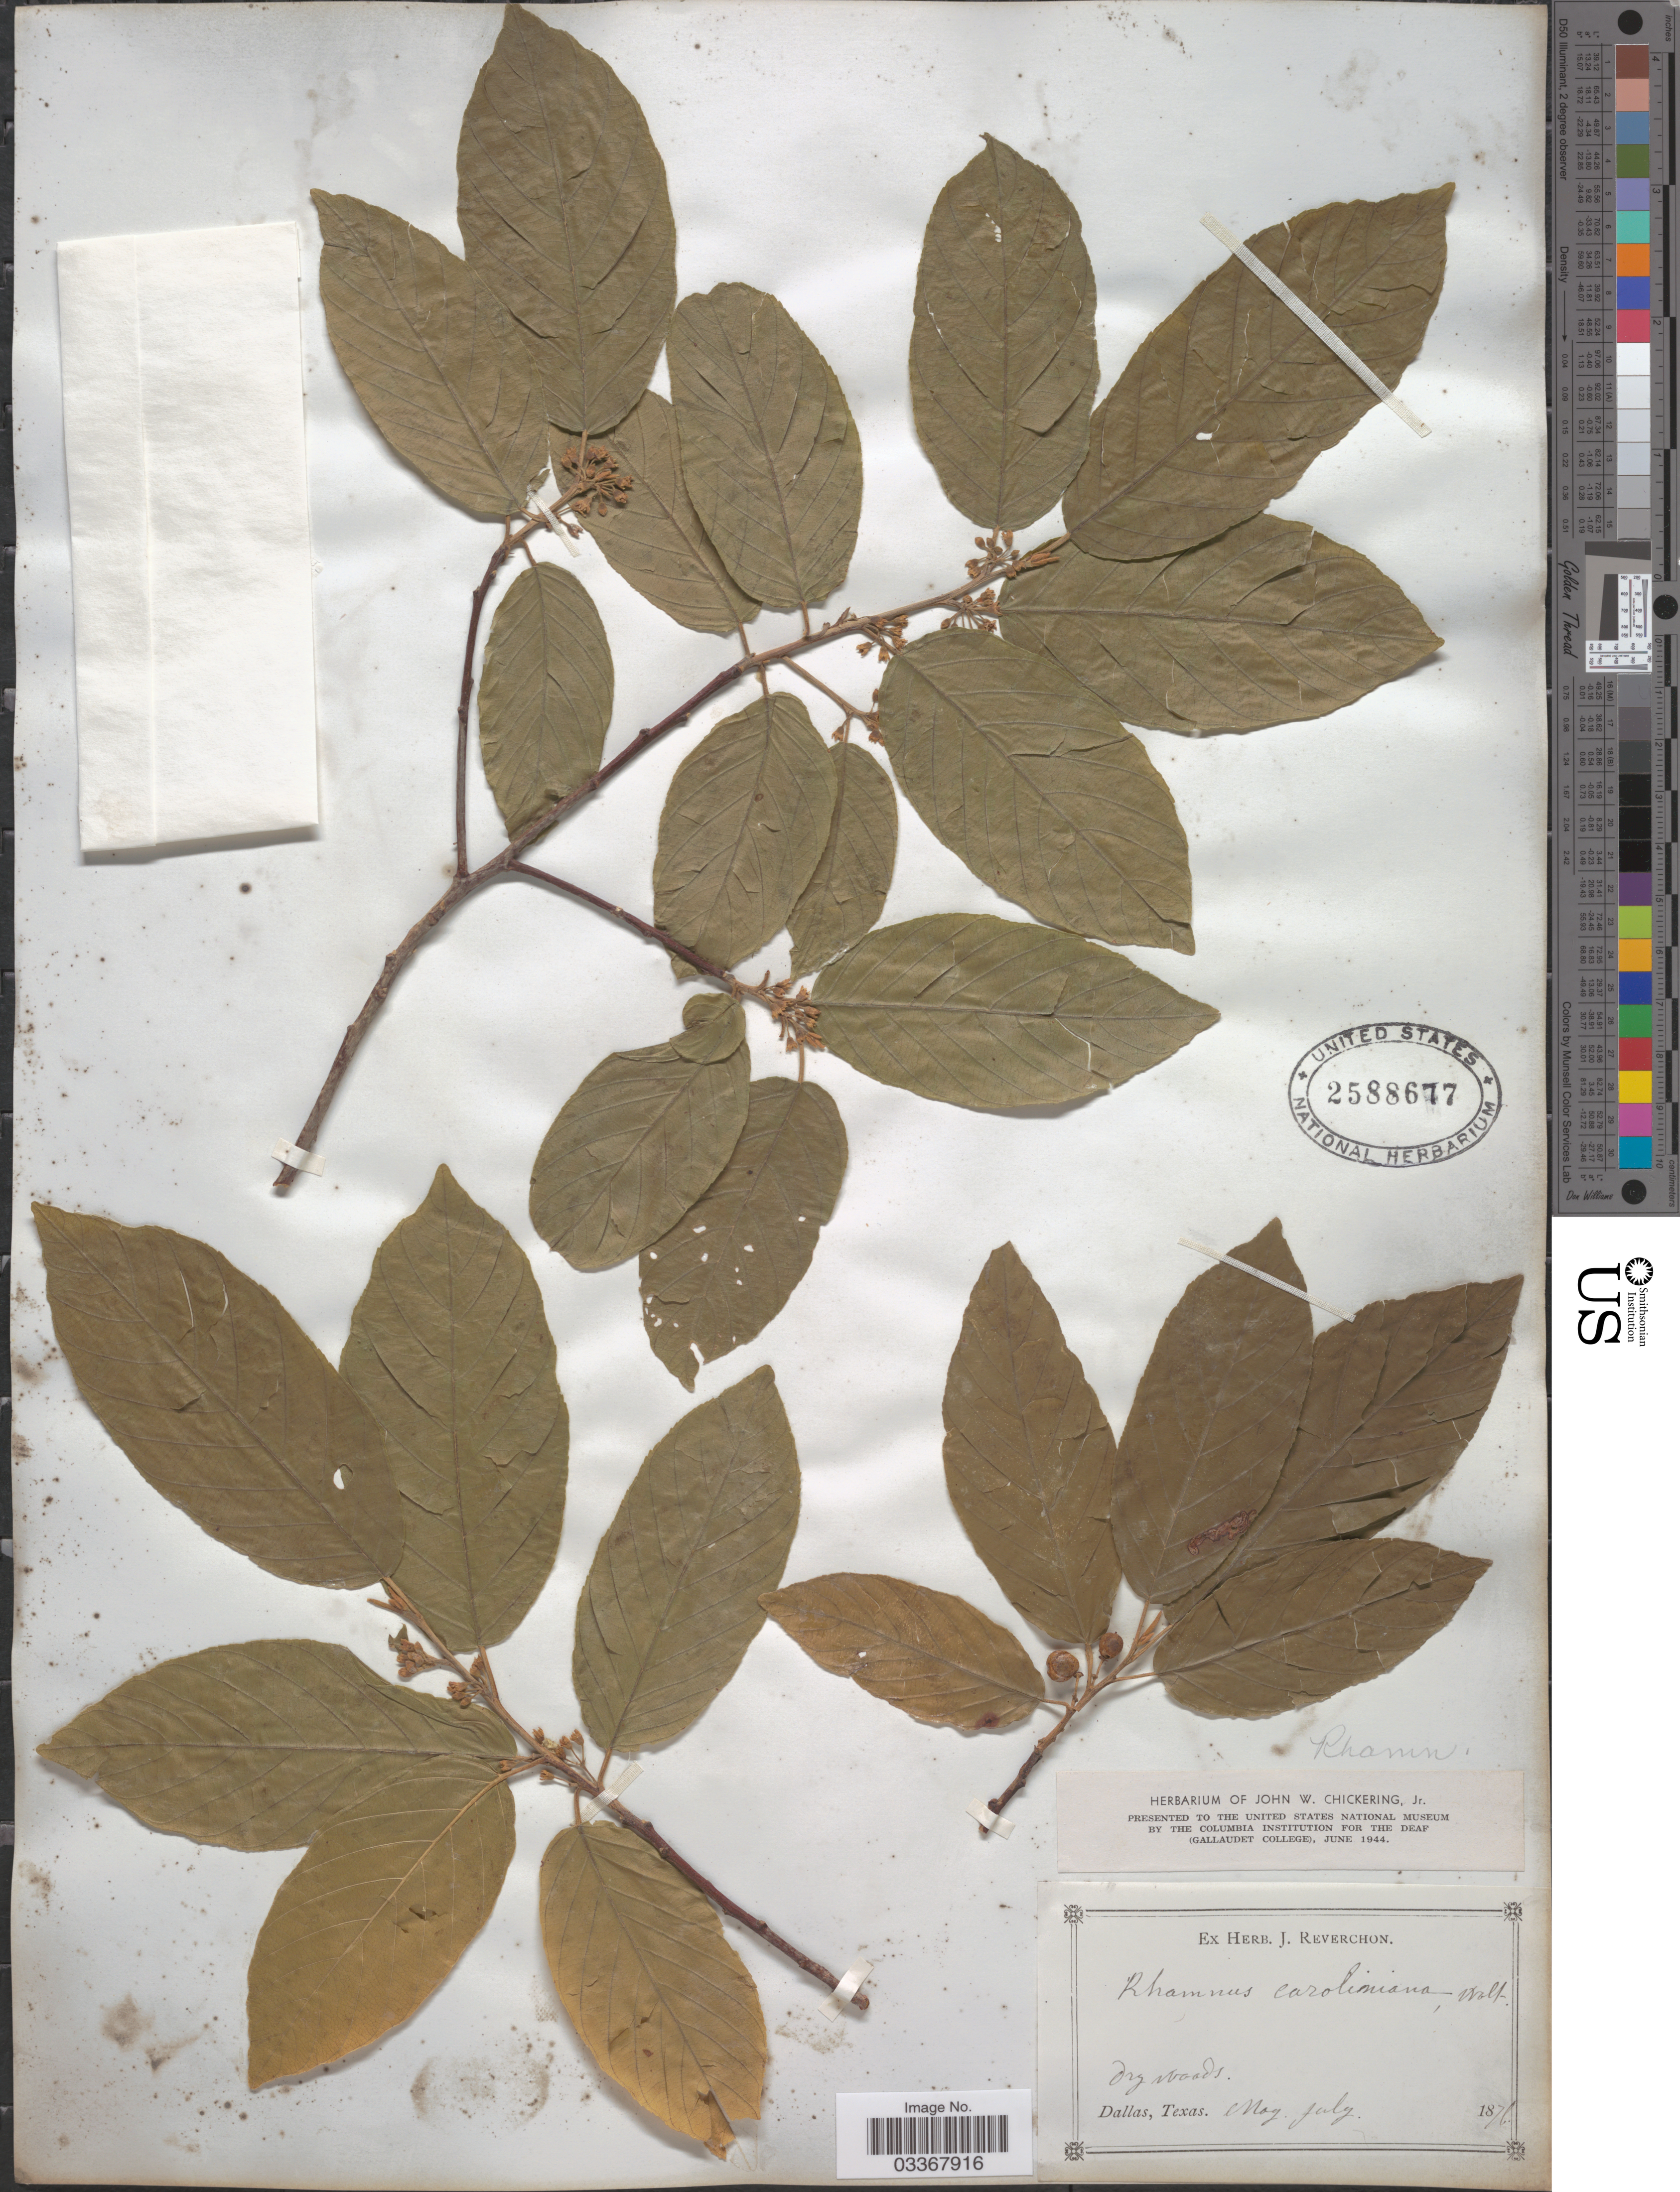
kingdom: Plantae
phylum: Tracheophyta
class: Magnoliopsida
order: Rosales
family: Rhamnaceae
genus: Frangula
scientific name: Frangula caroliniana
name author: (Walter) A. Gray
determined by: Strong, Mark T., (BOT), Smithsonian Institution - National Museum of Natural History (UNITED STATES)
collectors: ex herb. J. Reverchon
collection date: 1876-05/1876-07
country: United States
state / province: Texas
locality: Dallas.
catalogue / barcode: US 2588677